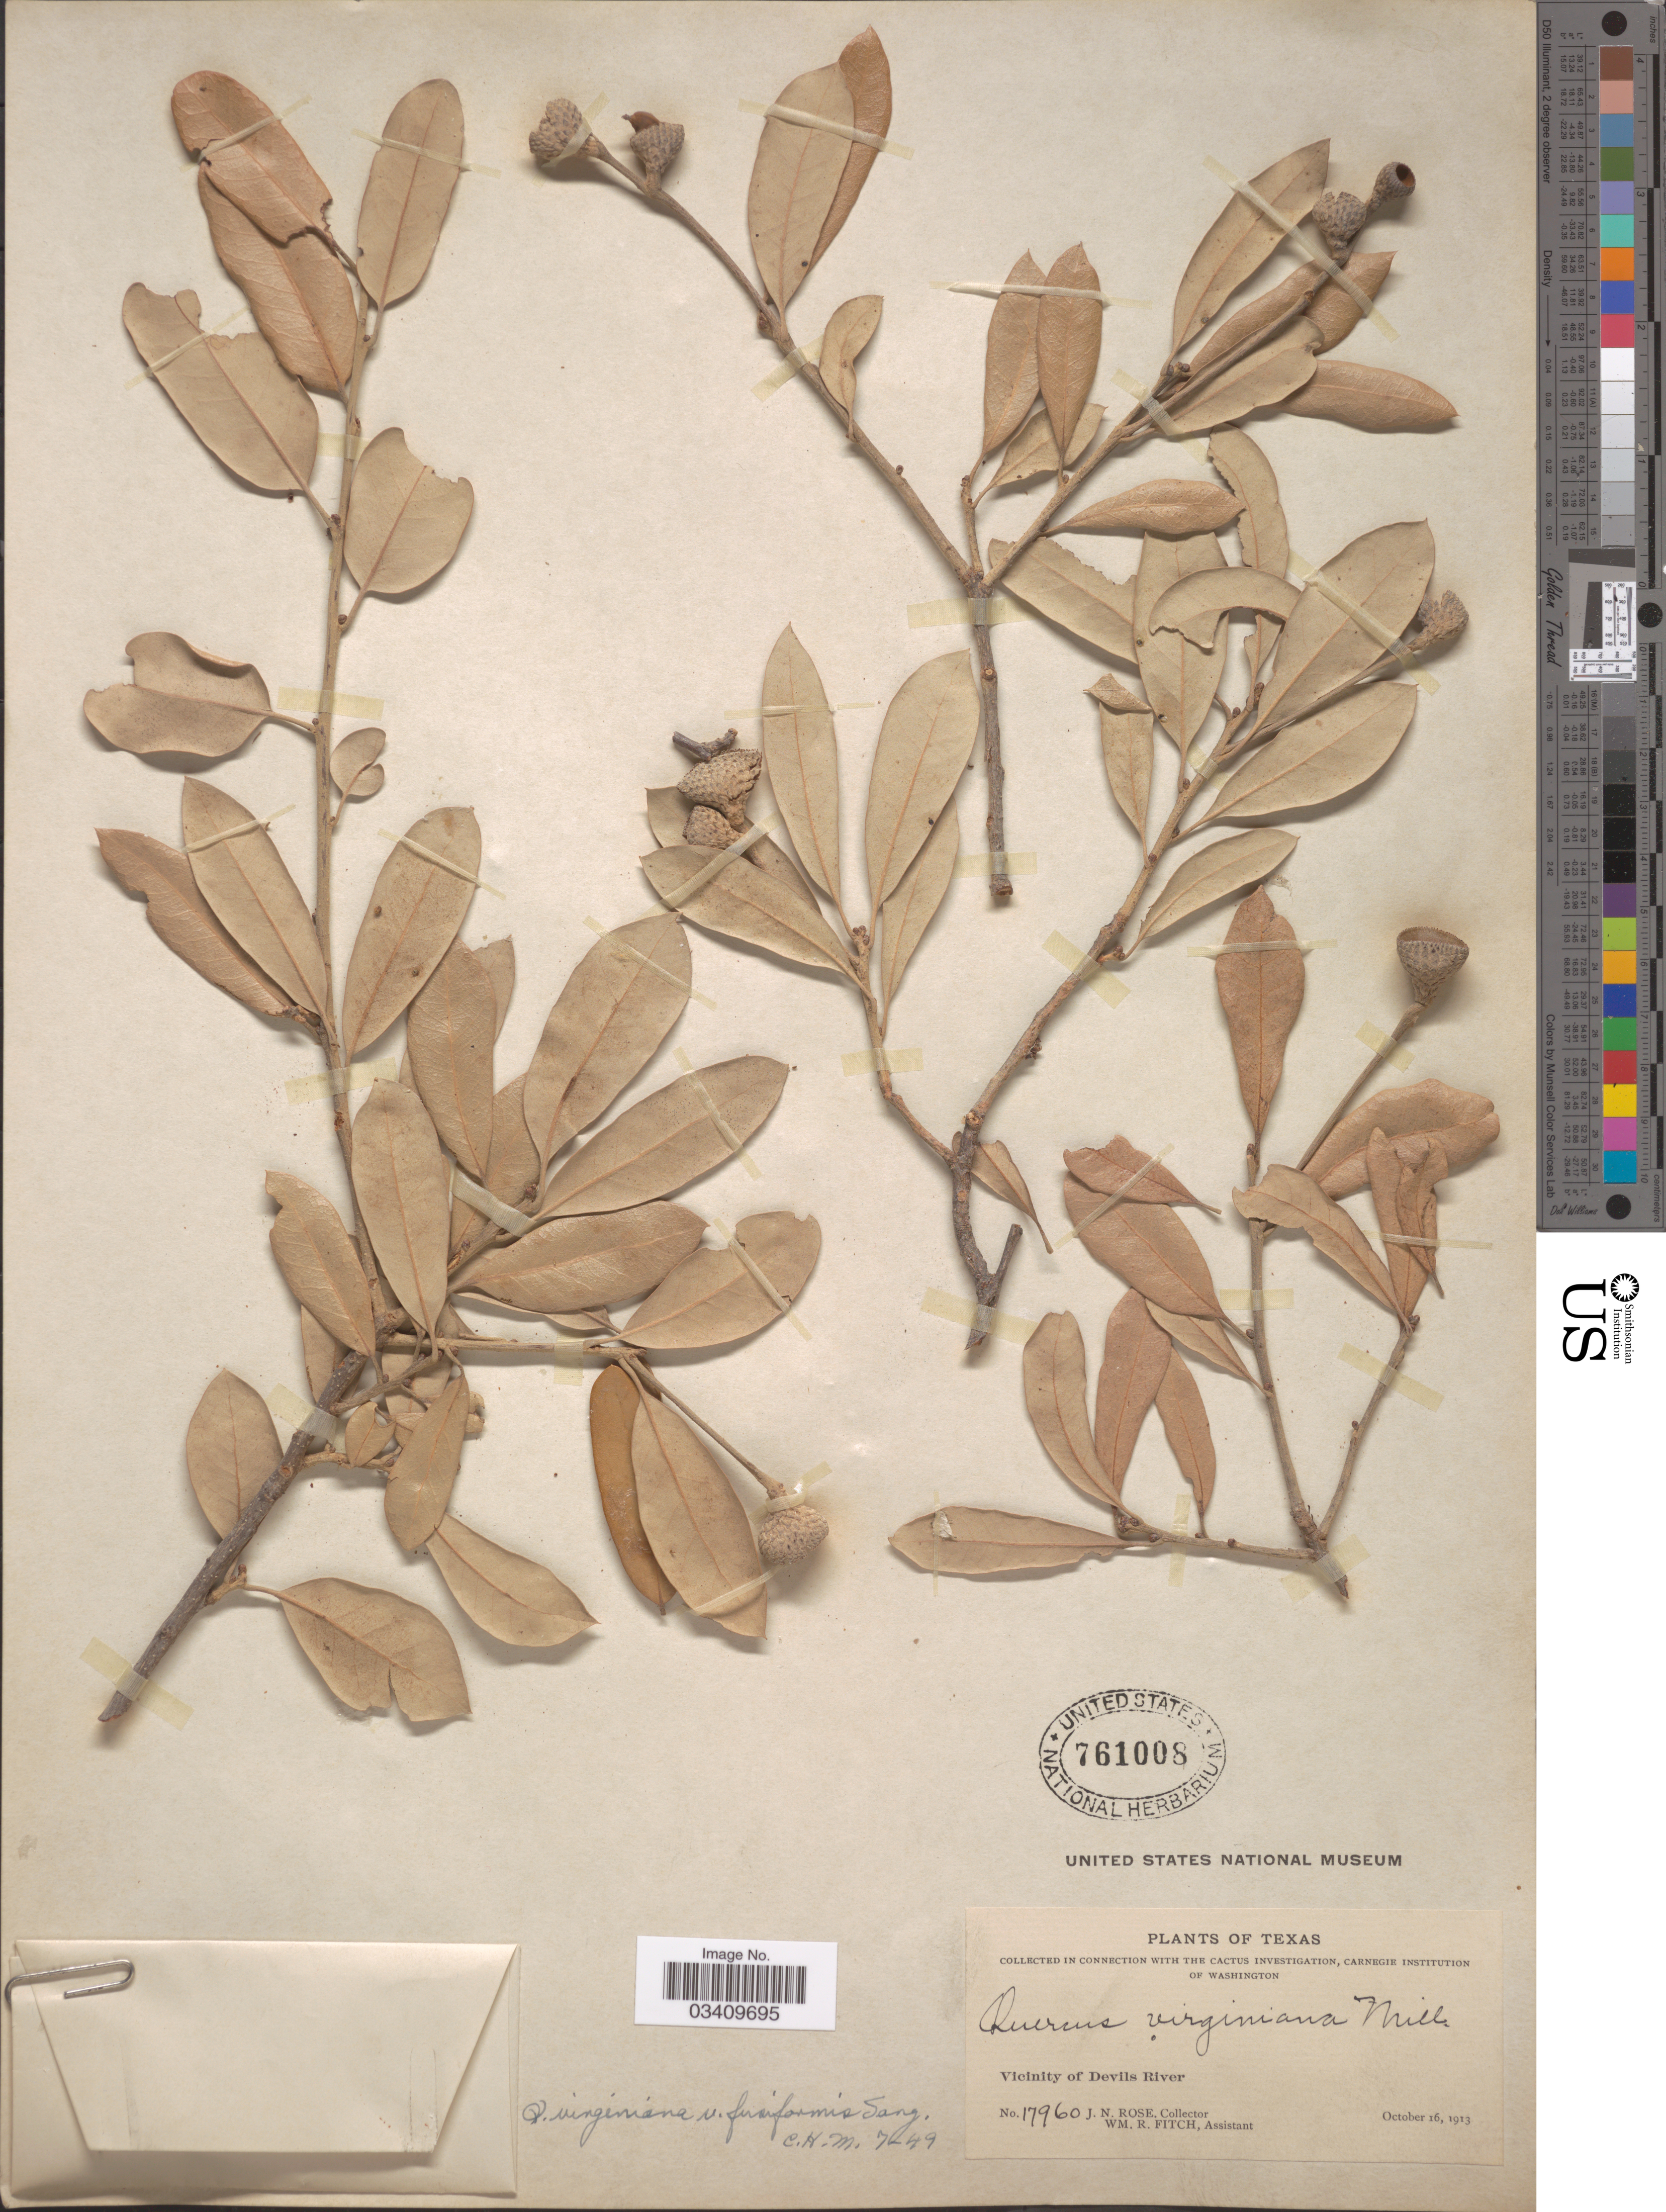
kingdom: Plantae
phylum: Tracheophyta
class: Magnoliopsida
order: Fagales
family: Fagaceae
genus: Quercus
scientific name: Quercus virginiana var. fusiformis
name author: (Small) Sarg.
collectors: J. N. Rose & W. R. Fitch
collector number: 17960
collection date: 1913-10-16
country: United States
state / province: Texas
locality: Vicinity of Devils River.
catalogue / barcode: US 761008